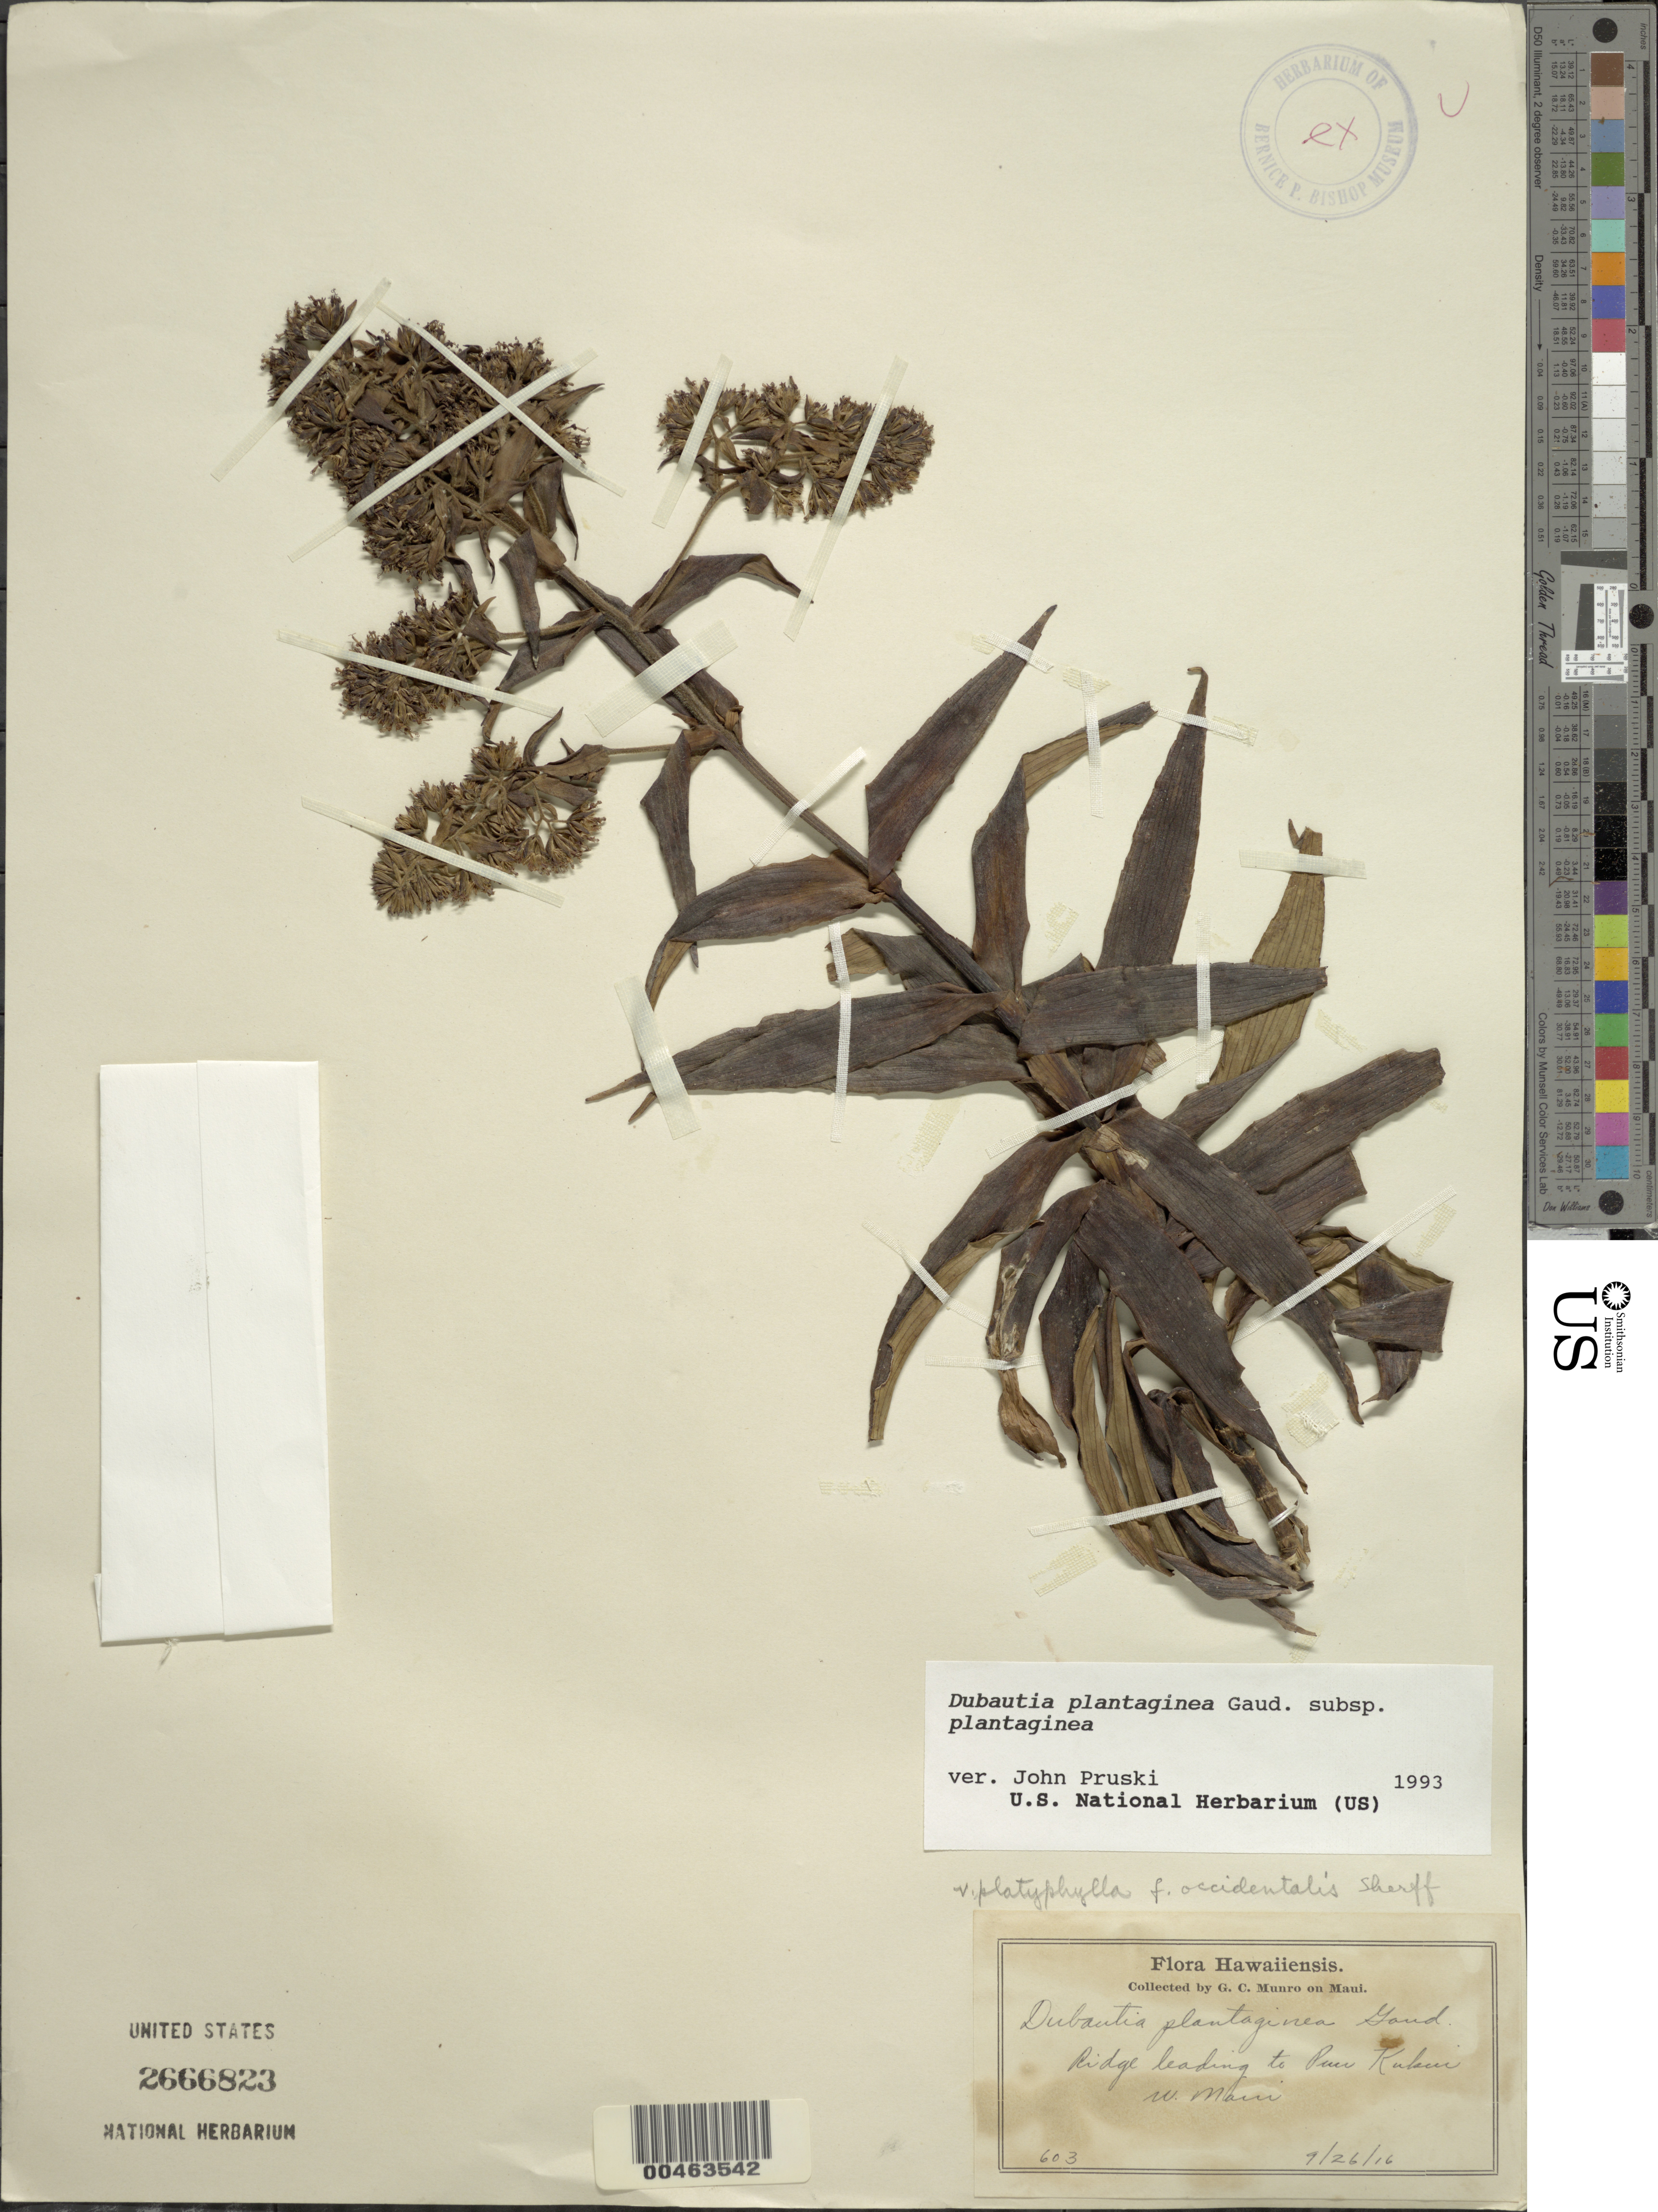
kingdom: Plantae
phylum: Tracheophyta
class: Magnoliopsida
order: Asterales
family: Asteraceae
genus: Dubautia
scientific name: Dubautia plantaginea subsp. plantaginea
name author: Gaudich.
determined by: Pruski, J. F.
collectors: G. C. Munro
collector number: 603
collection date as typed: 26 Sep 1916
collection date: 1916-09-26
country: United States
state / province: Hawaii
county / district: Maui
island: Maui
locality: Ridge leading to Puu Kukui, W. Maui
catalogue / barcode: US 2666823